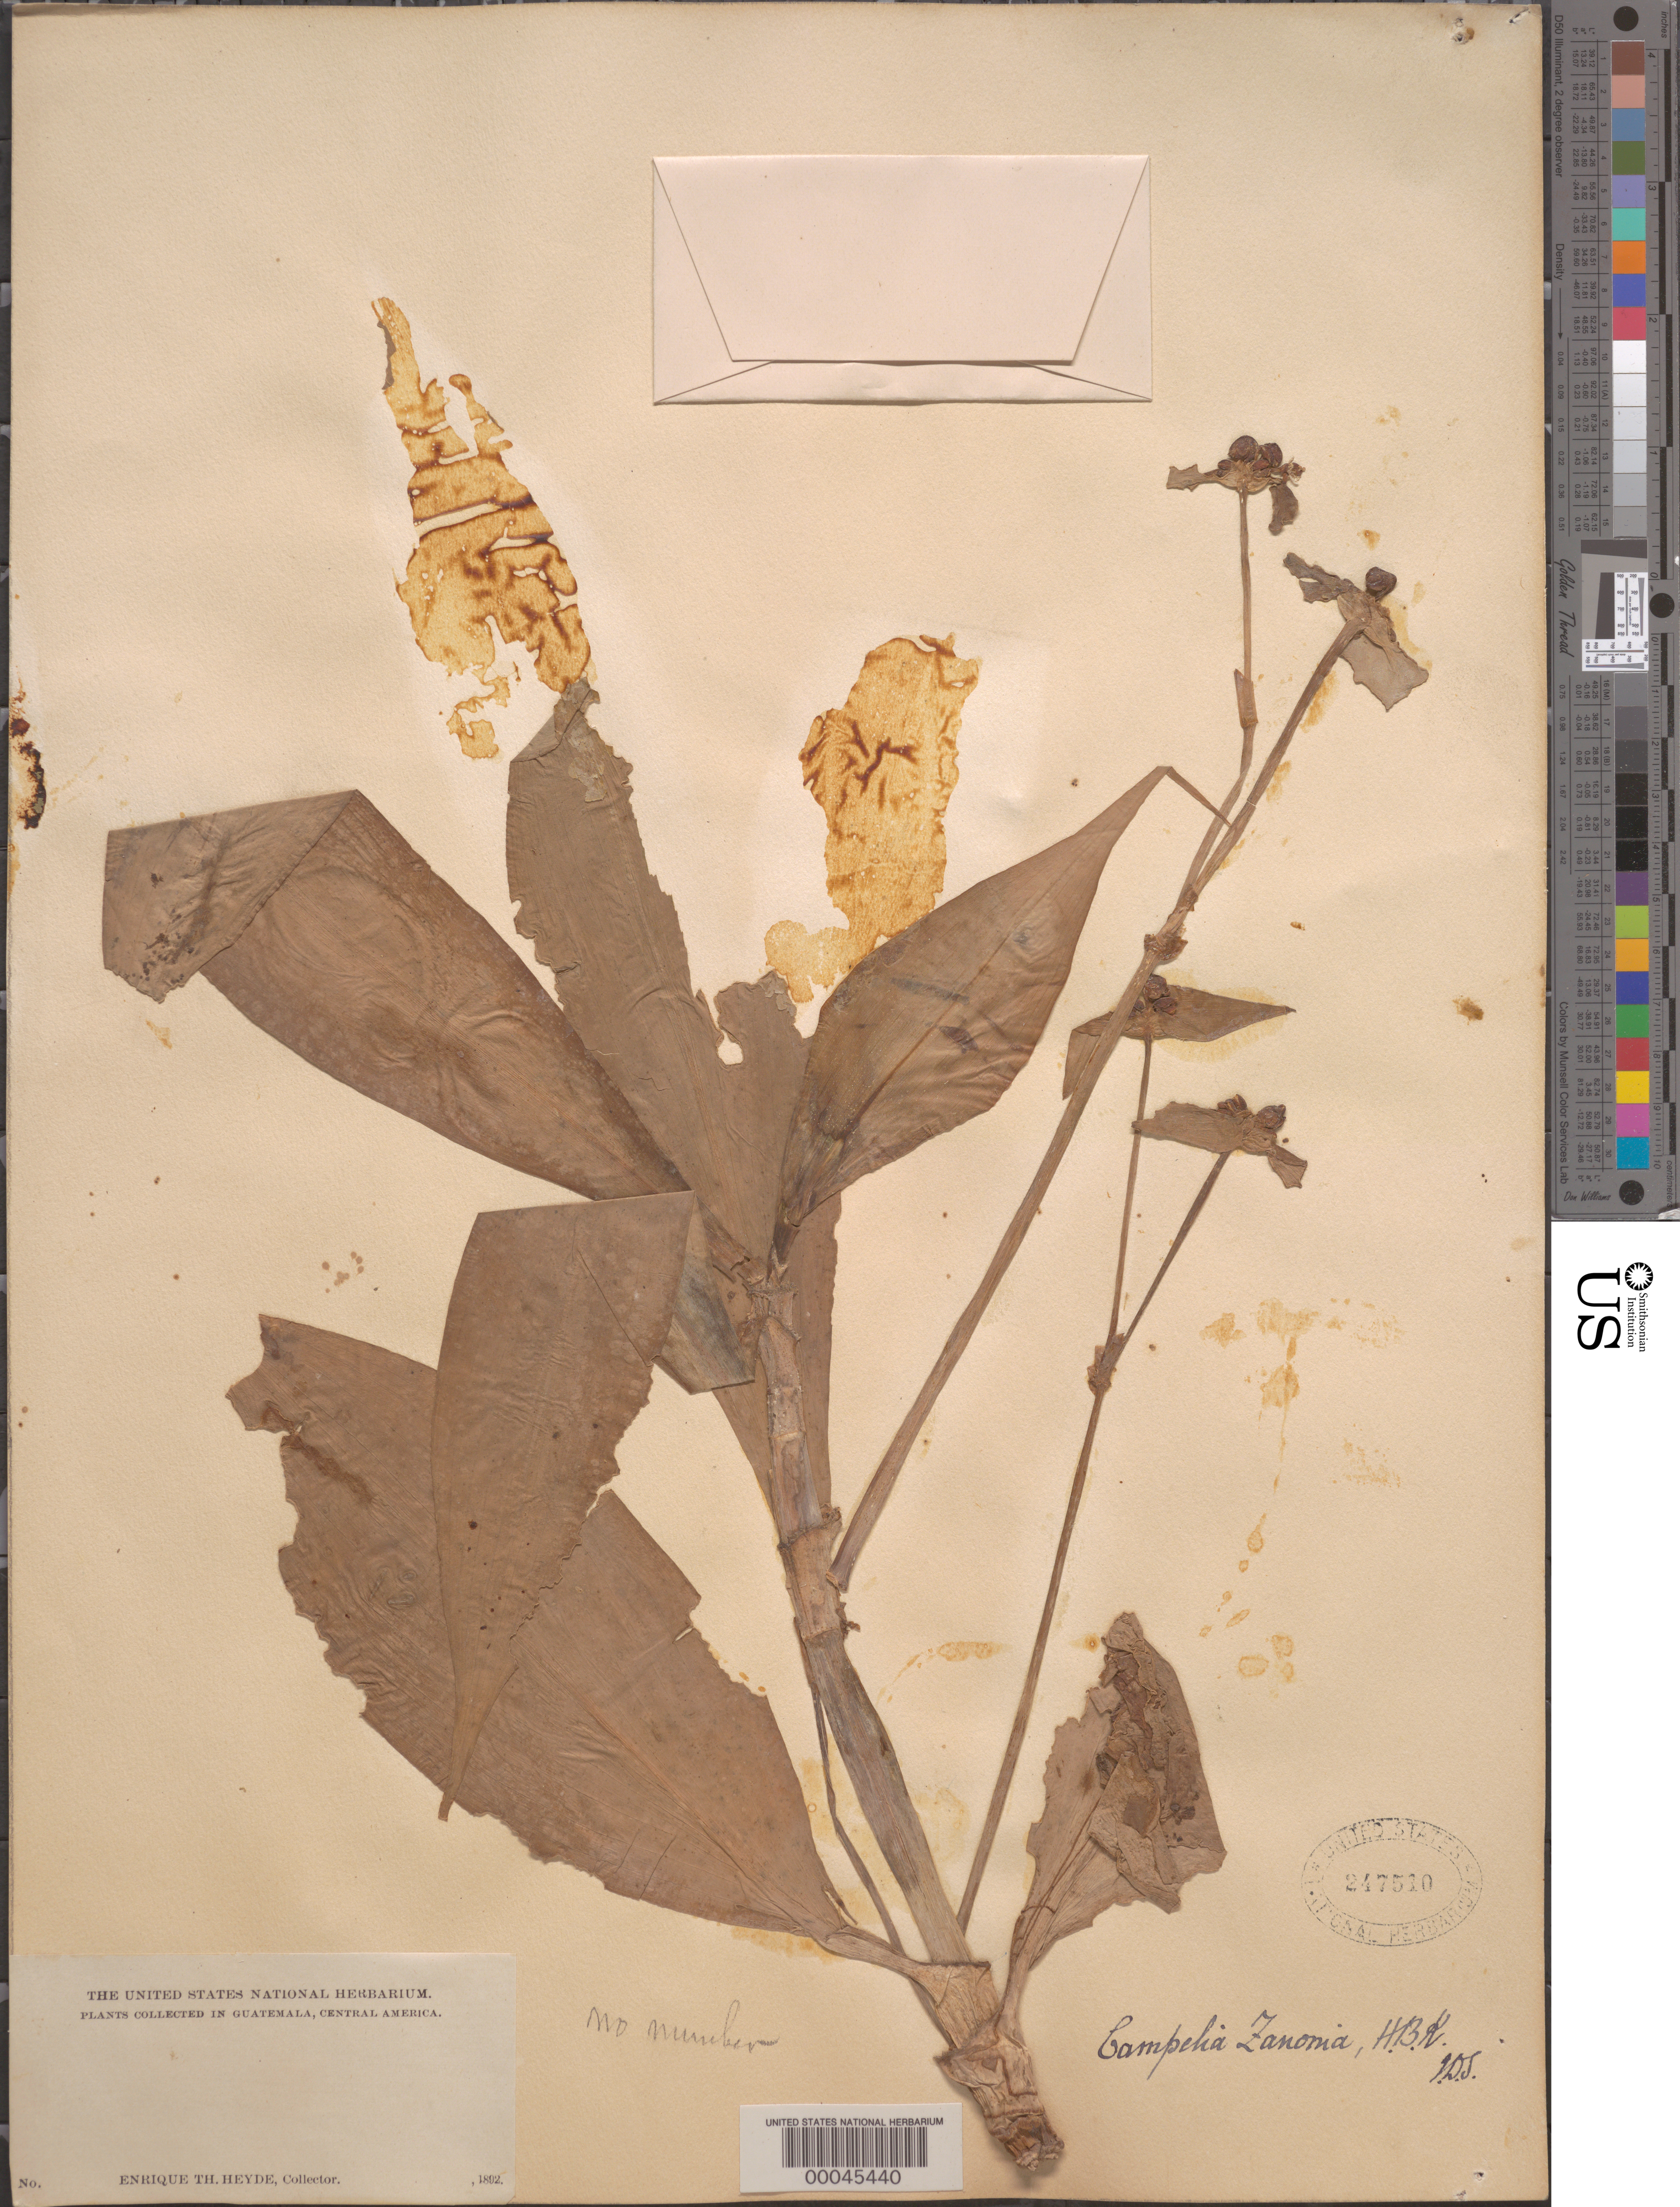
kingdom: Plantae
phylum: Tracheophyta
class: Liliopsida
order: Commelinales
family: Commelinaceae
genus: Tradescantia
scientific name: Tradescantia zanonia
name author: (L.) Sw.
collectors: E. T. Heyde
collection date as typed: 1892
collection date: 1892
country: Guatemala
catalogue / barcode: US 247510